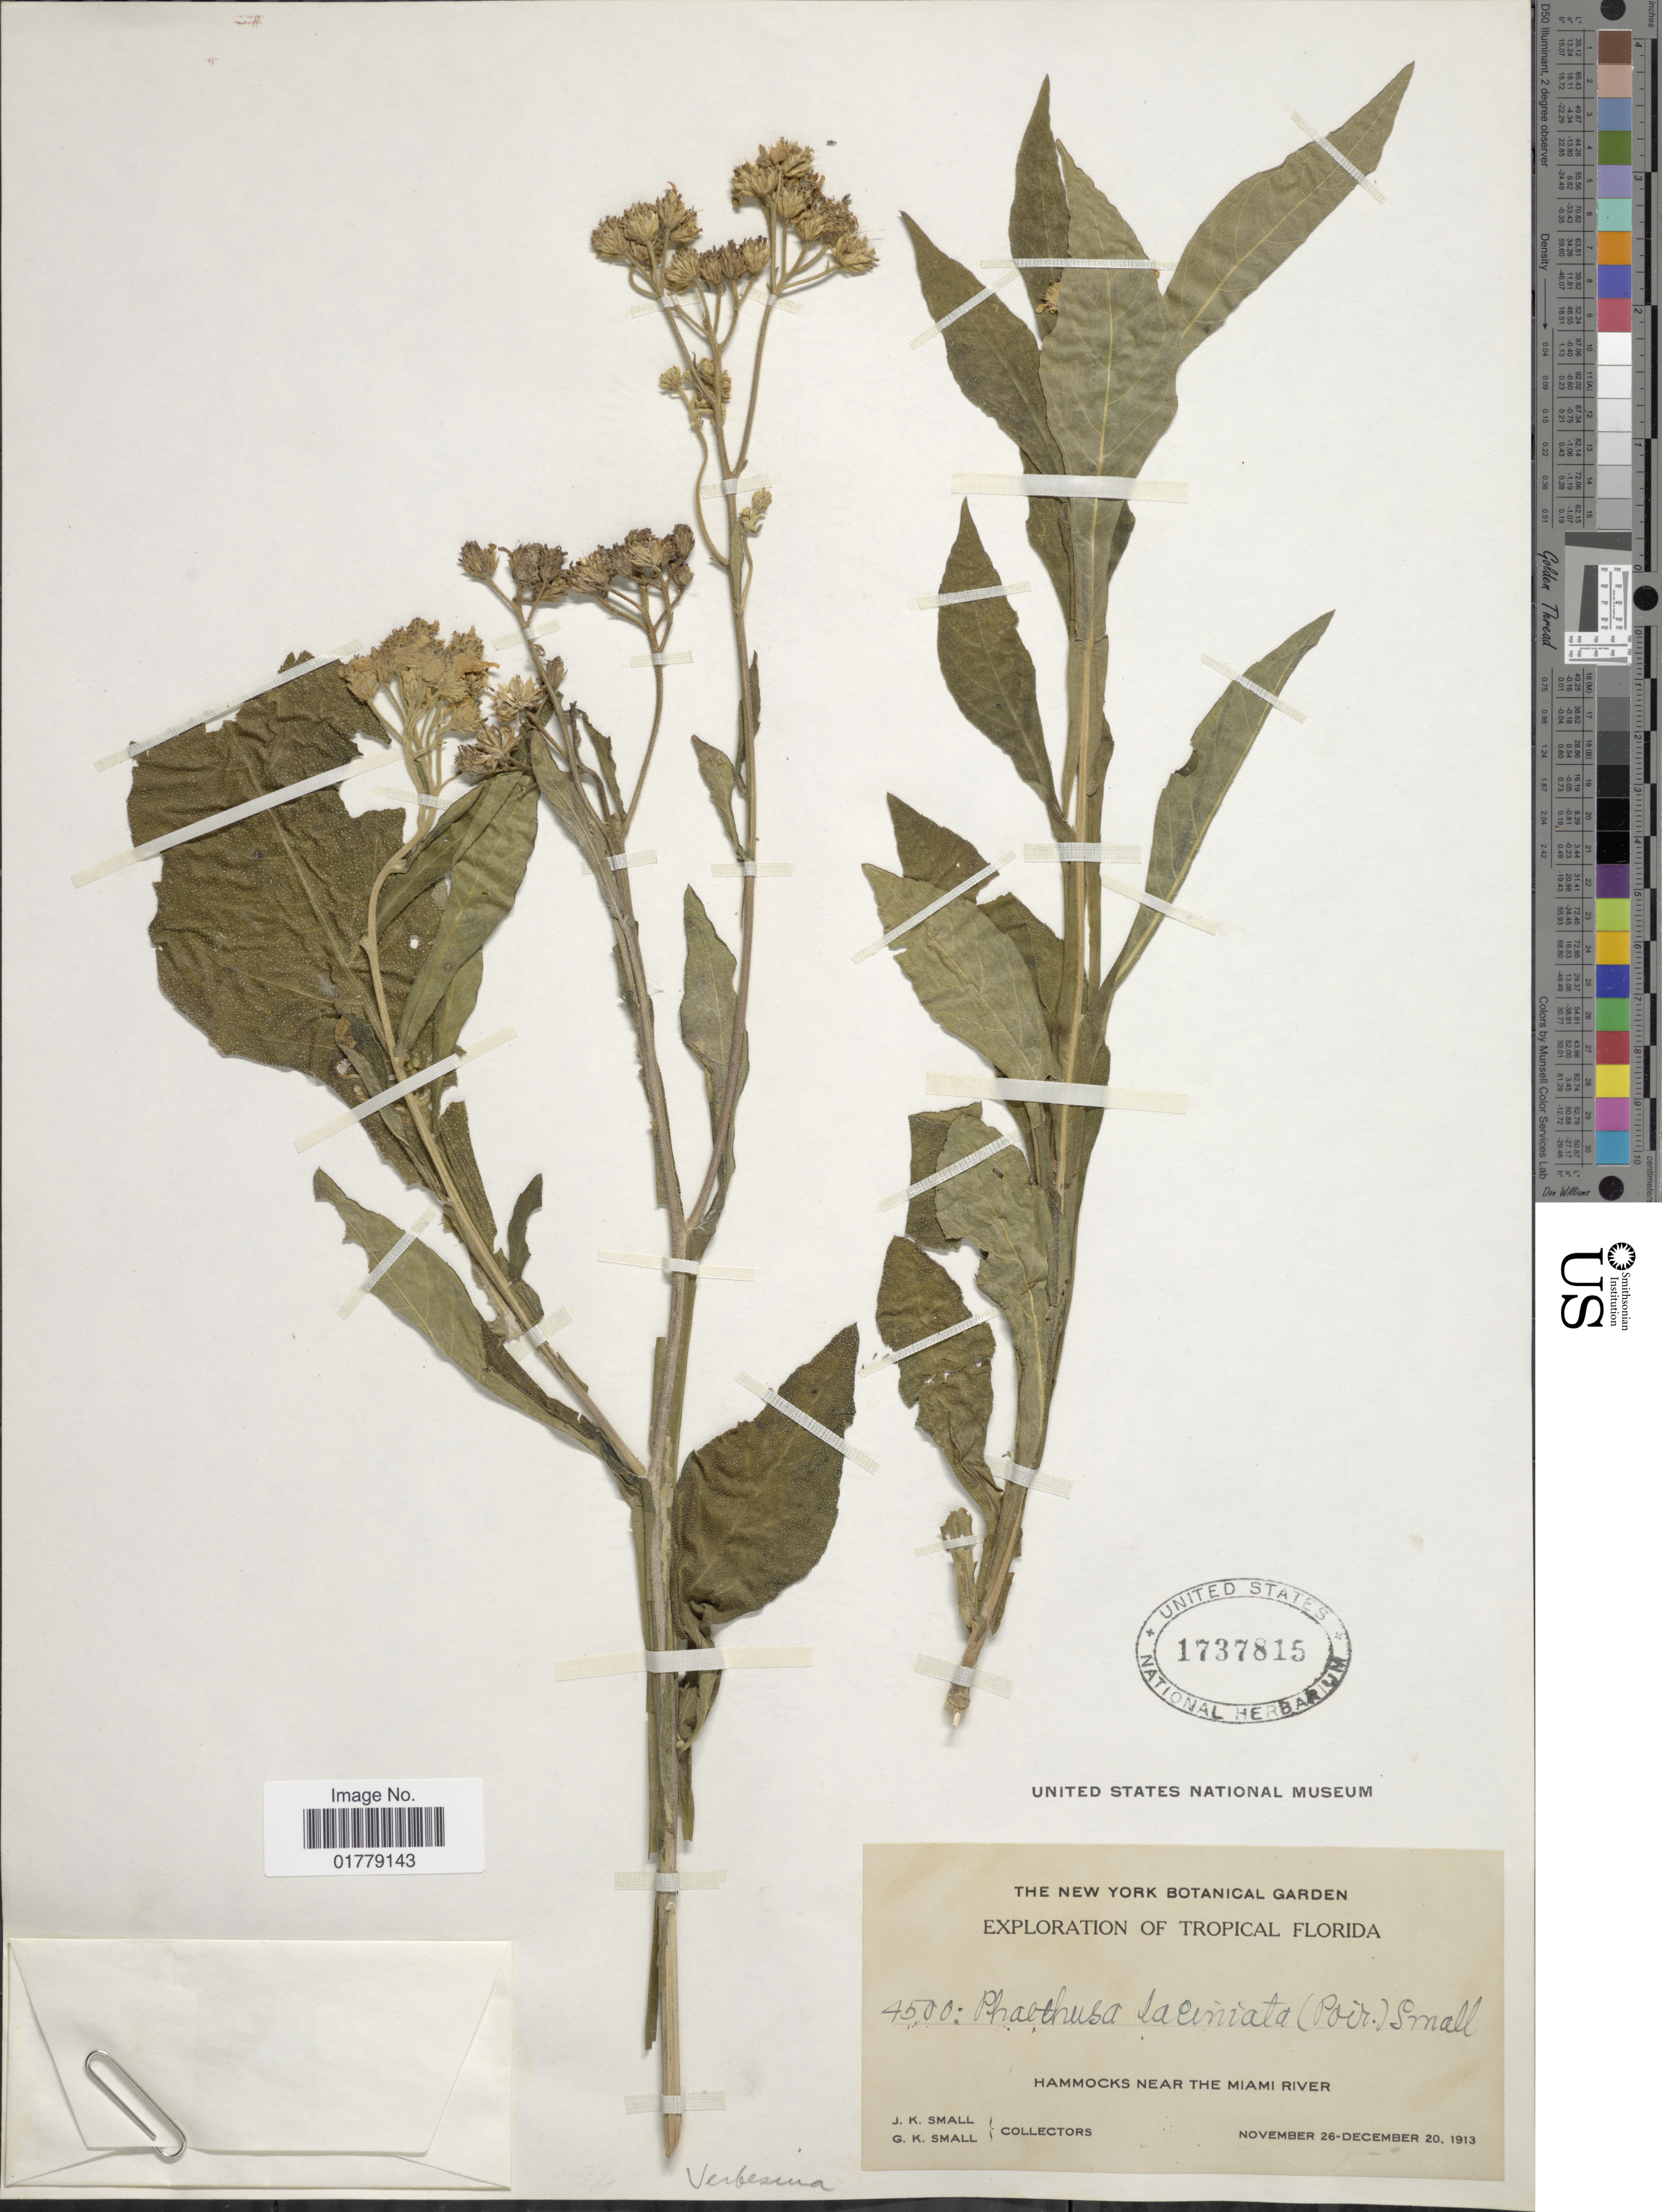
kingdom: Plantae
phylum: Tracheophyta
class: Magnoliopsida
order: Asterales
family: Asteraceae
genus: Verbesina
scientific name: Verbesina laciniata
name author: Poir. & Nutt.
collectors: J. K. Small & G. K. Small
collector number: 4500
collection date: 1913-11-26/1913-12-20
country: United States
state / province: Florida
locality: Tropical Florida. Hammocks near the Miami River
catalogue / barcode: US 1737815